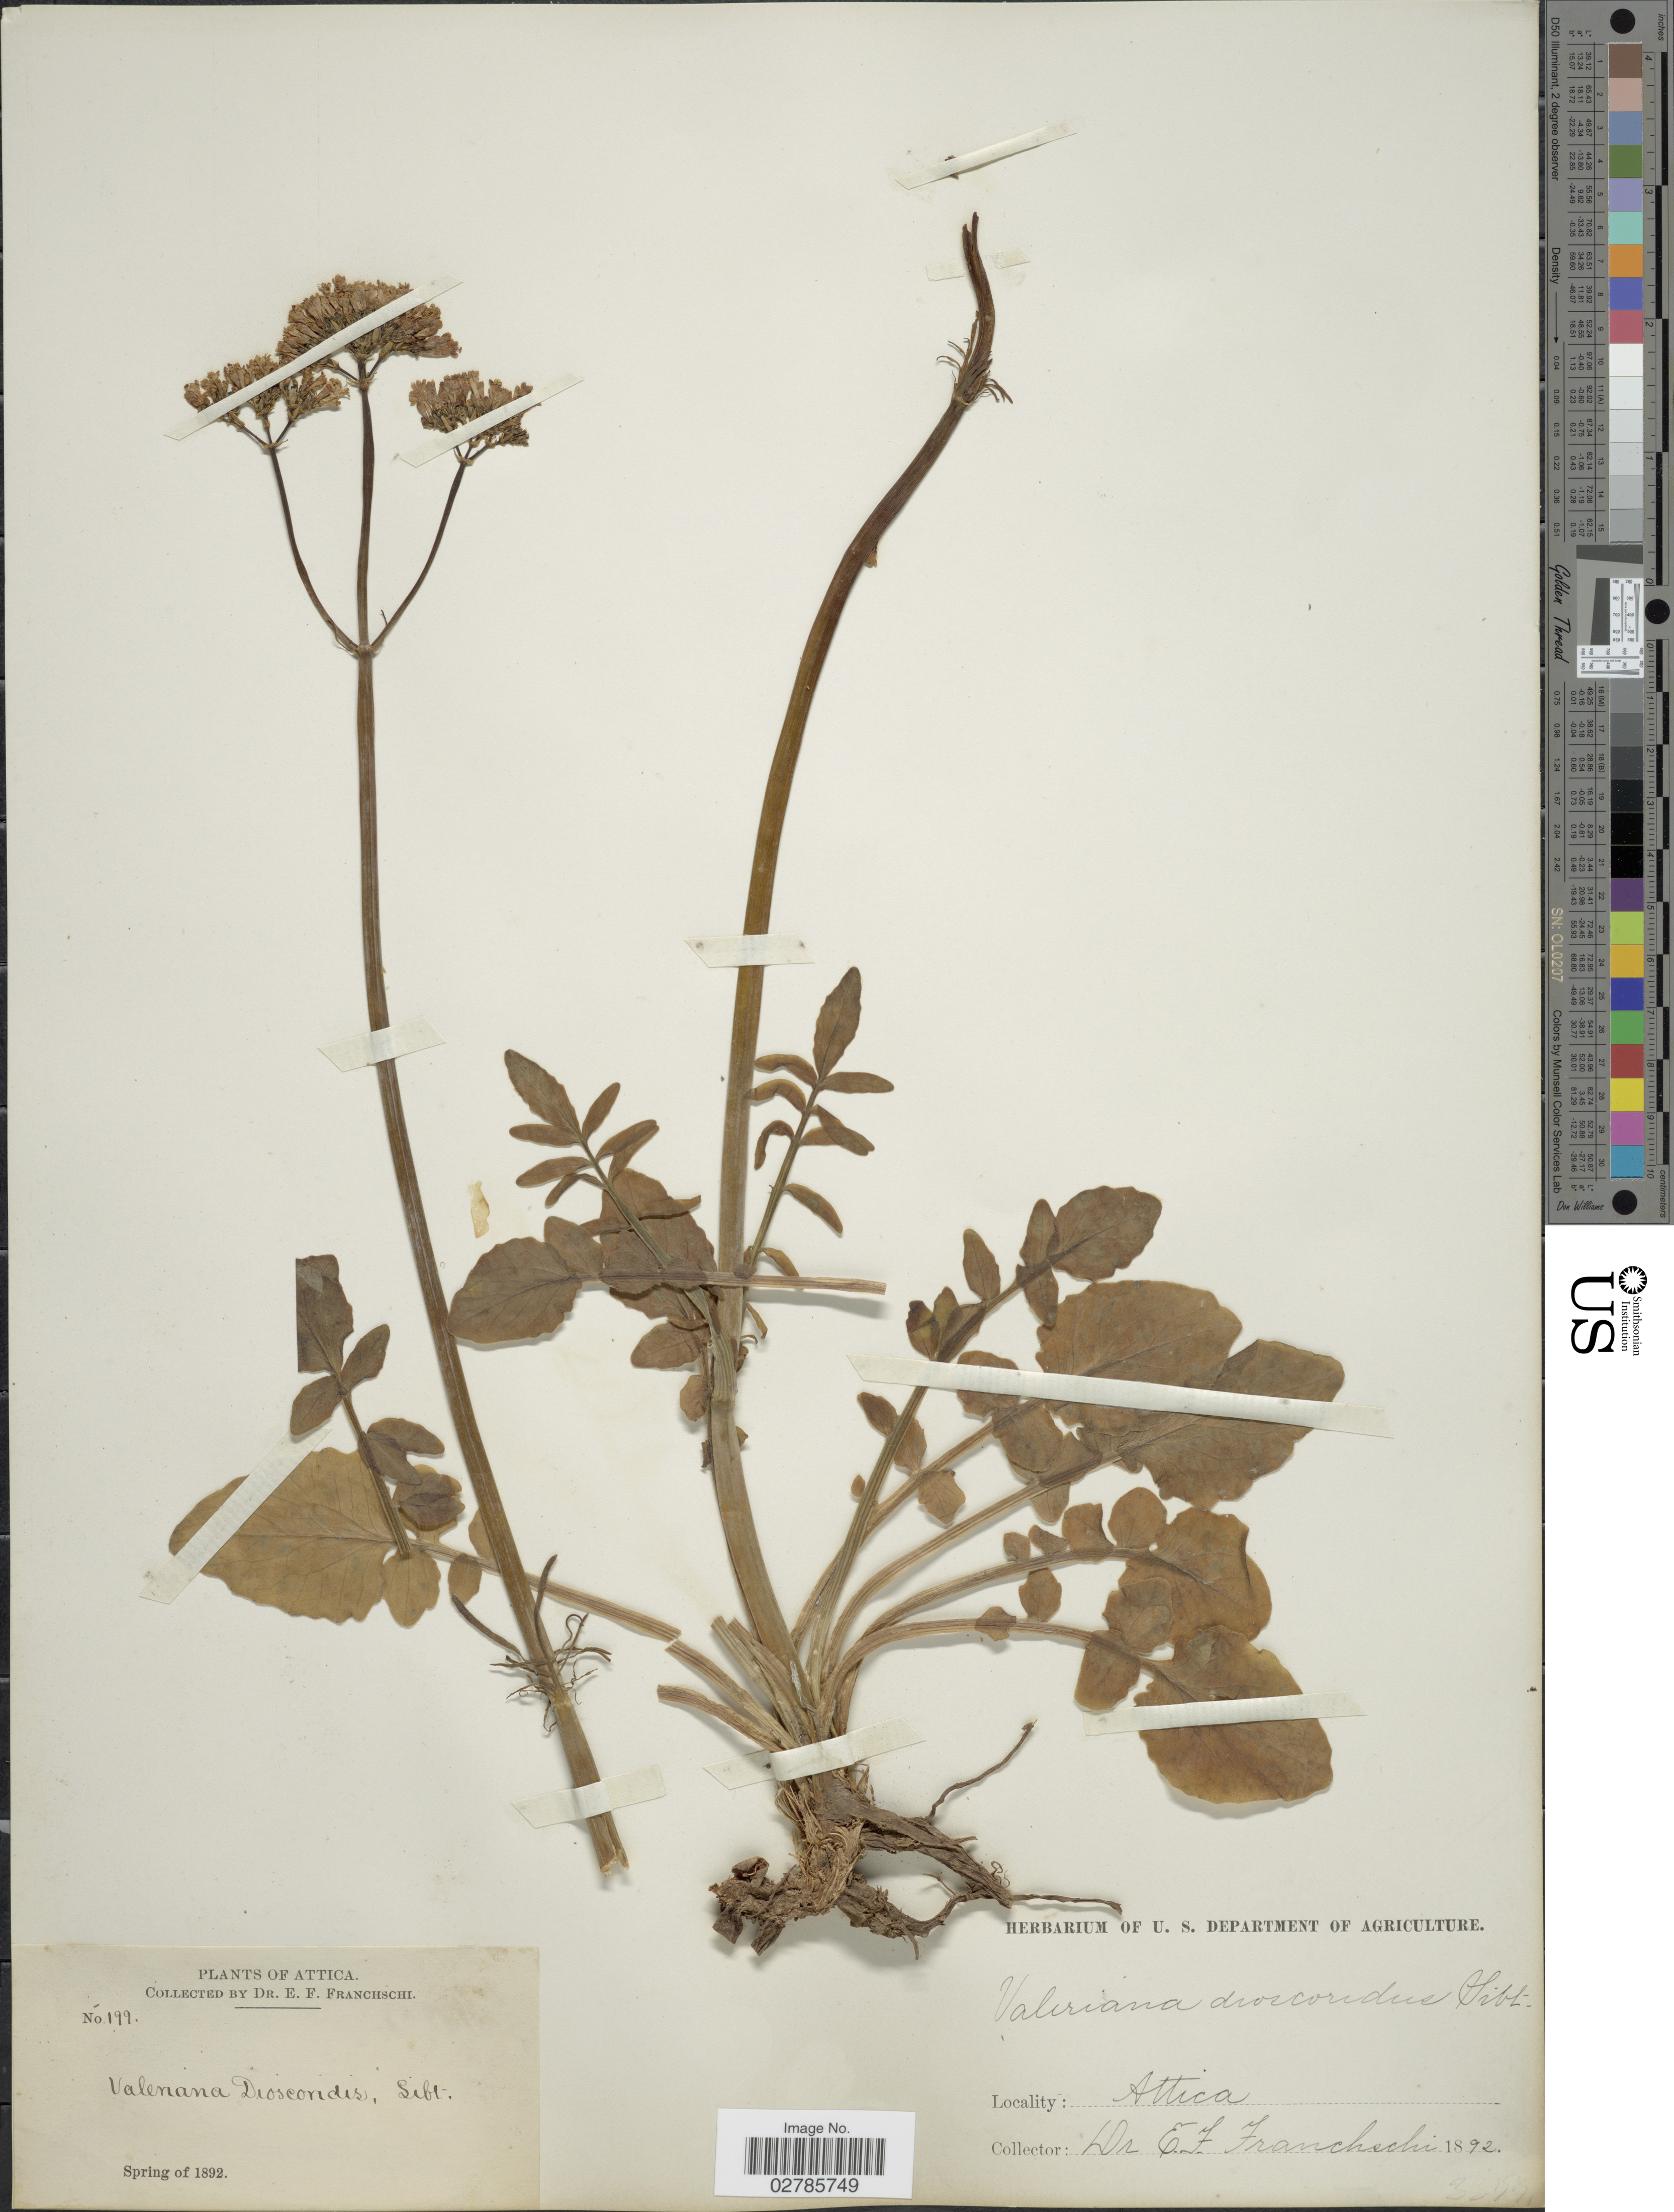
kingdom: Plantae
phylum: Tracheophyta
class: Magnoliopsida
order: Dipsacales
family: Caprifoliaceae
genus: Valeriana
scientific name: Valeriana dioscoridis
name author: Sibth. & Sm.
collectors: E. Franchschi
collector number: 199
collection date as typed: Spring of 1892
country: Greece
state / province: Attica